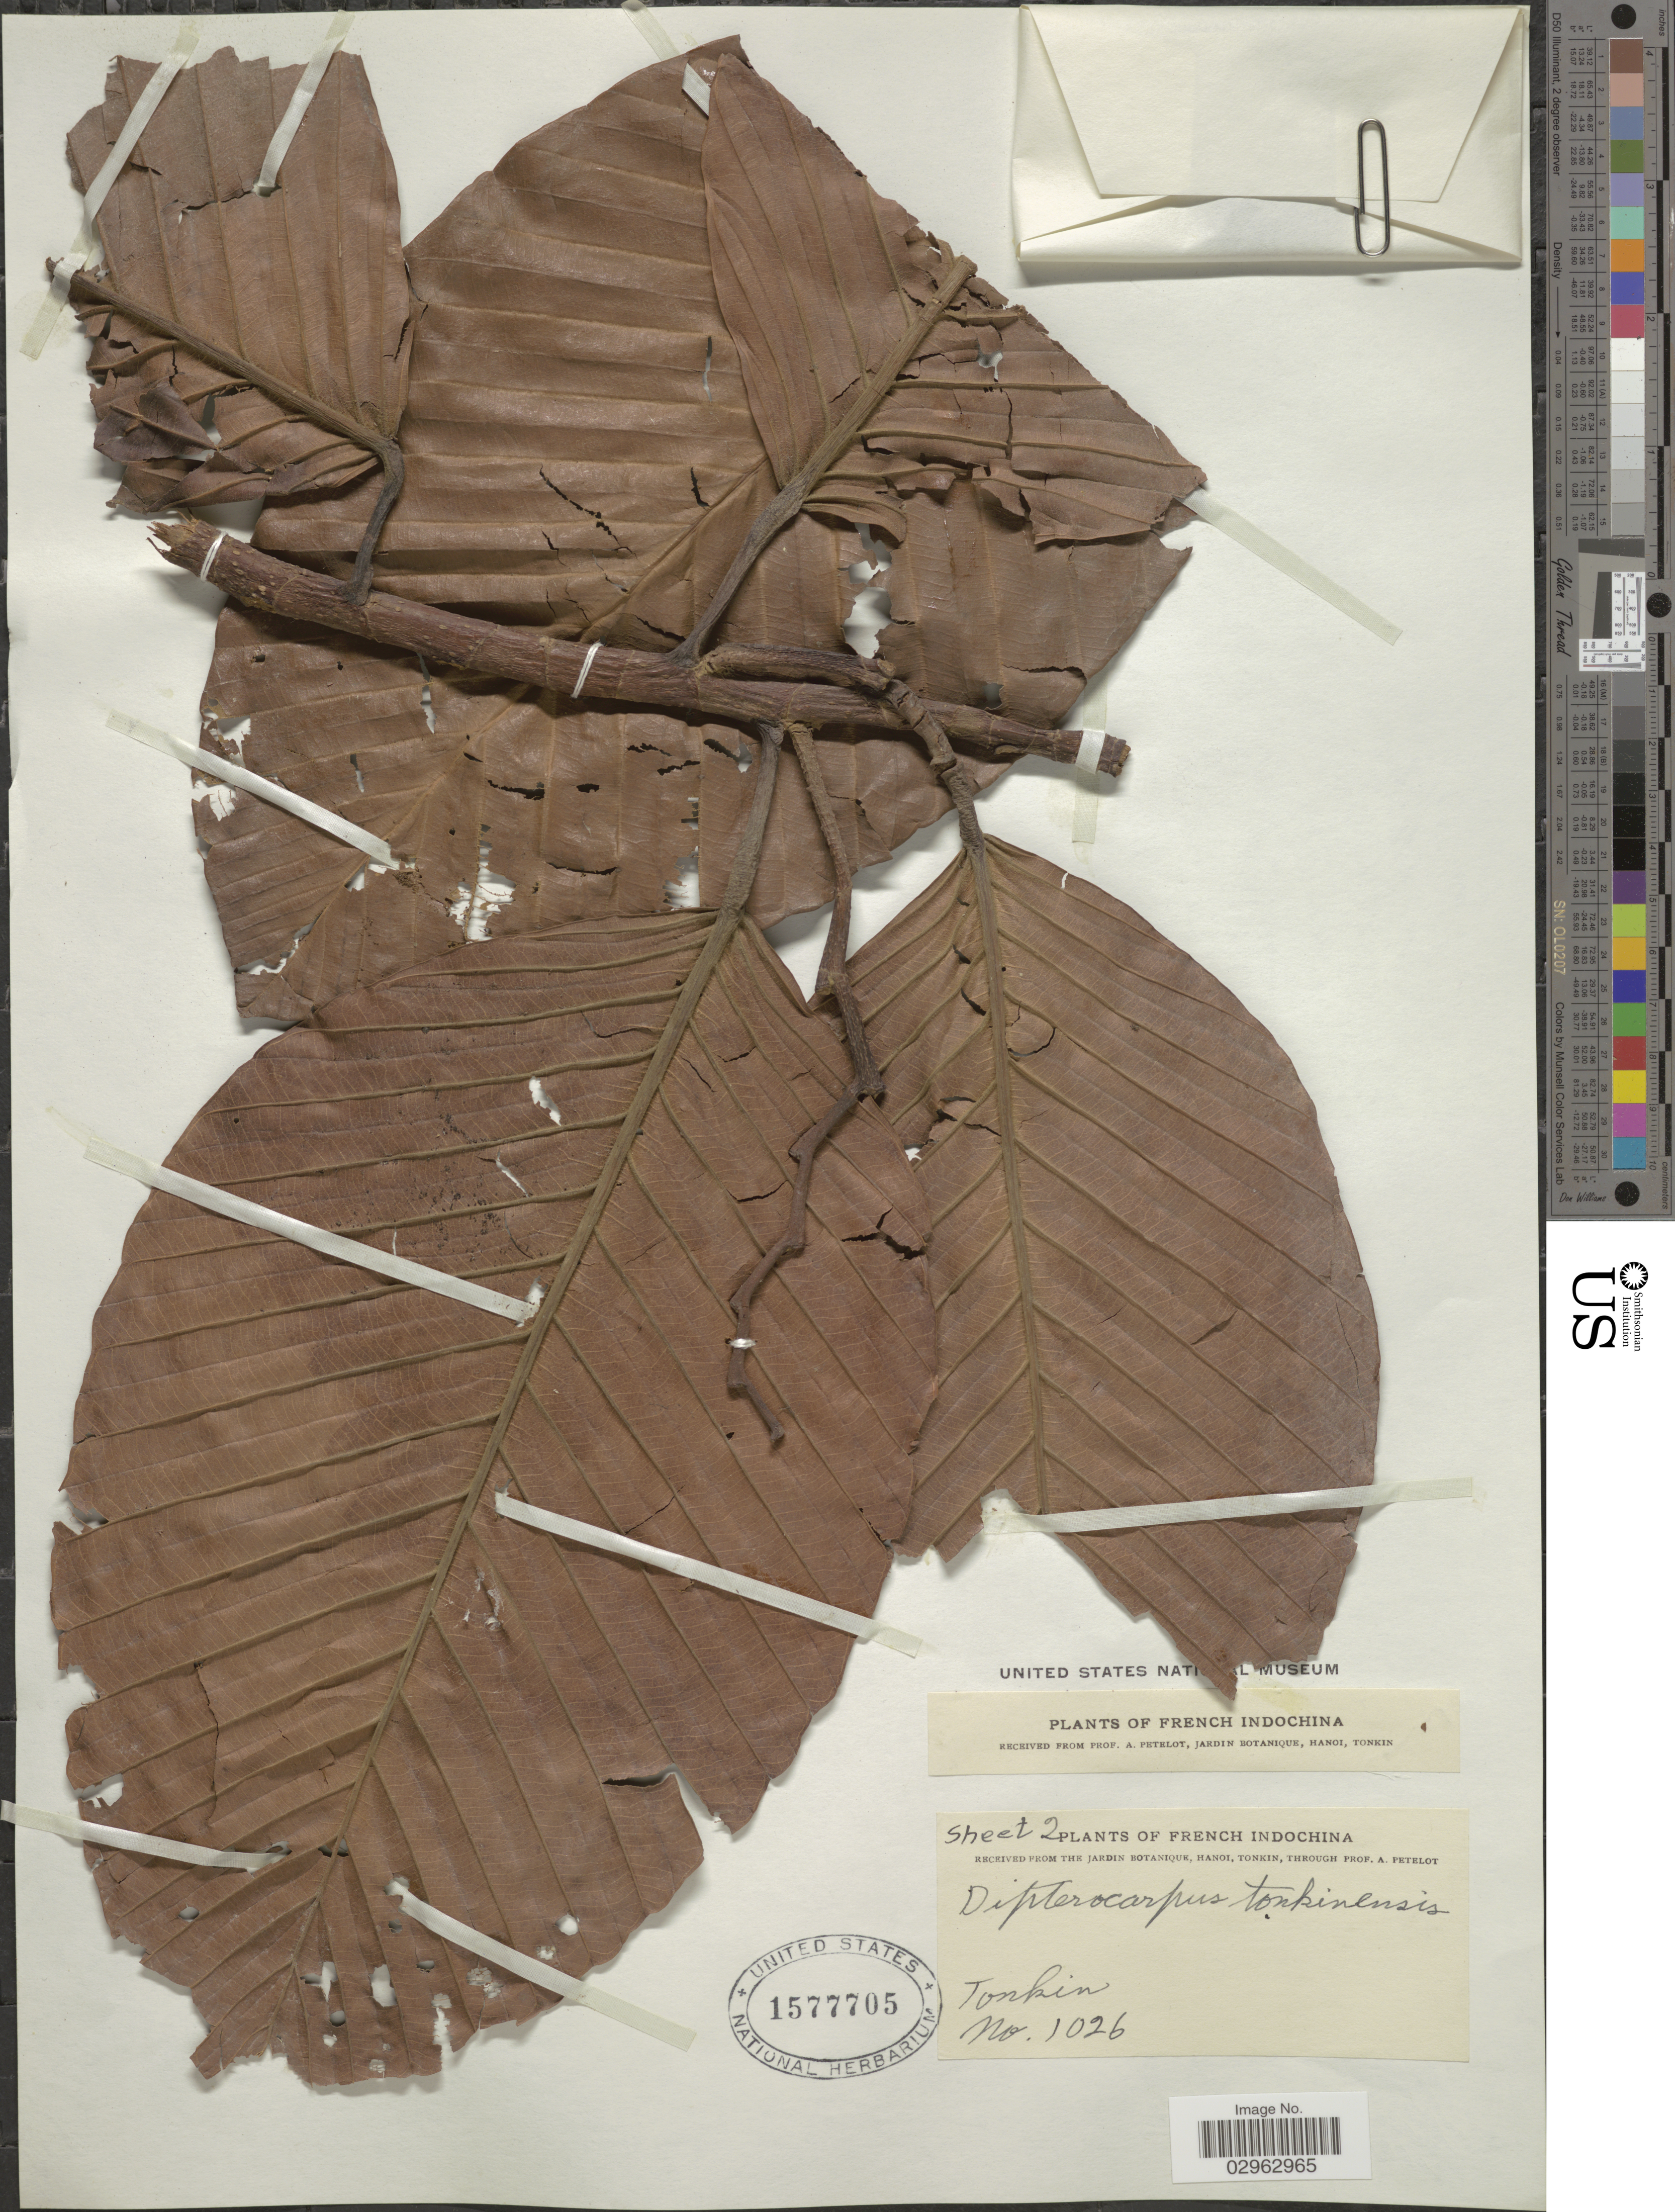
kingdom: Plantae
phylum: Tracheophyta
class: Magnoliopsida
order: Malvales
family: Dipterocarpaceae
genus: Dipterocarpus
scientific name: Dipterocarpus tonkinensis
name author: A. Chev.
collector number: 1026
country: Vietnam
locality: Tonkin. French Indochina.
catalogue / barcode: US 1577705